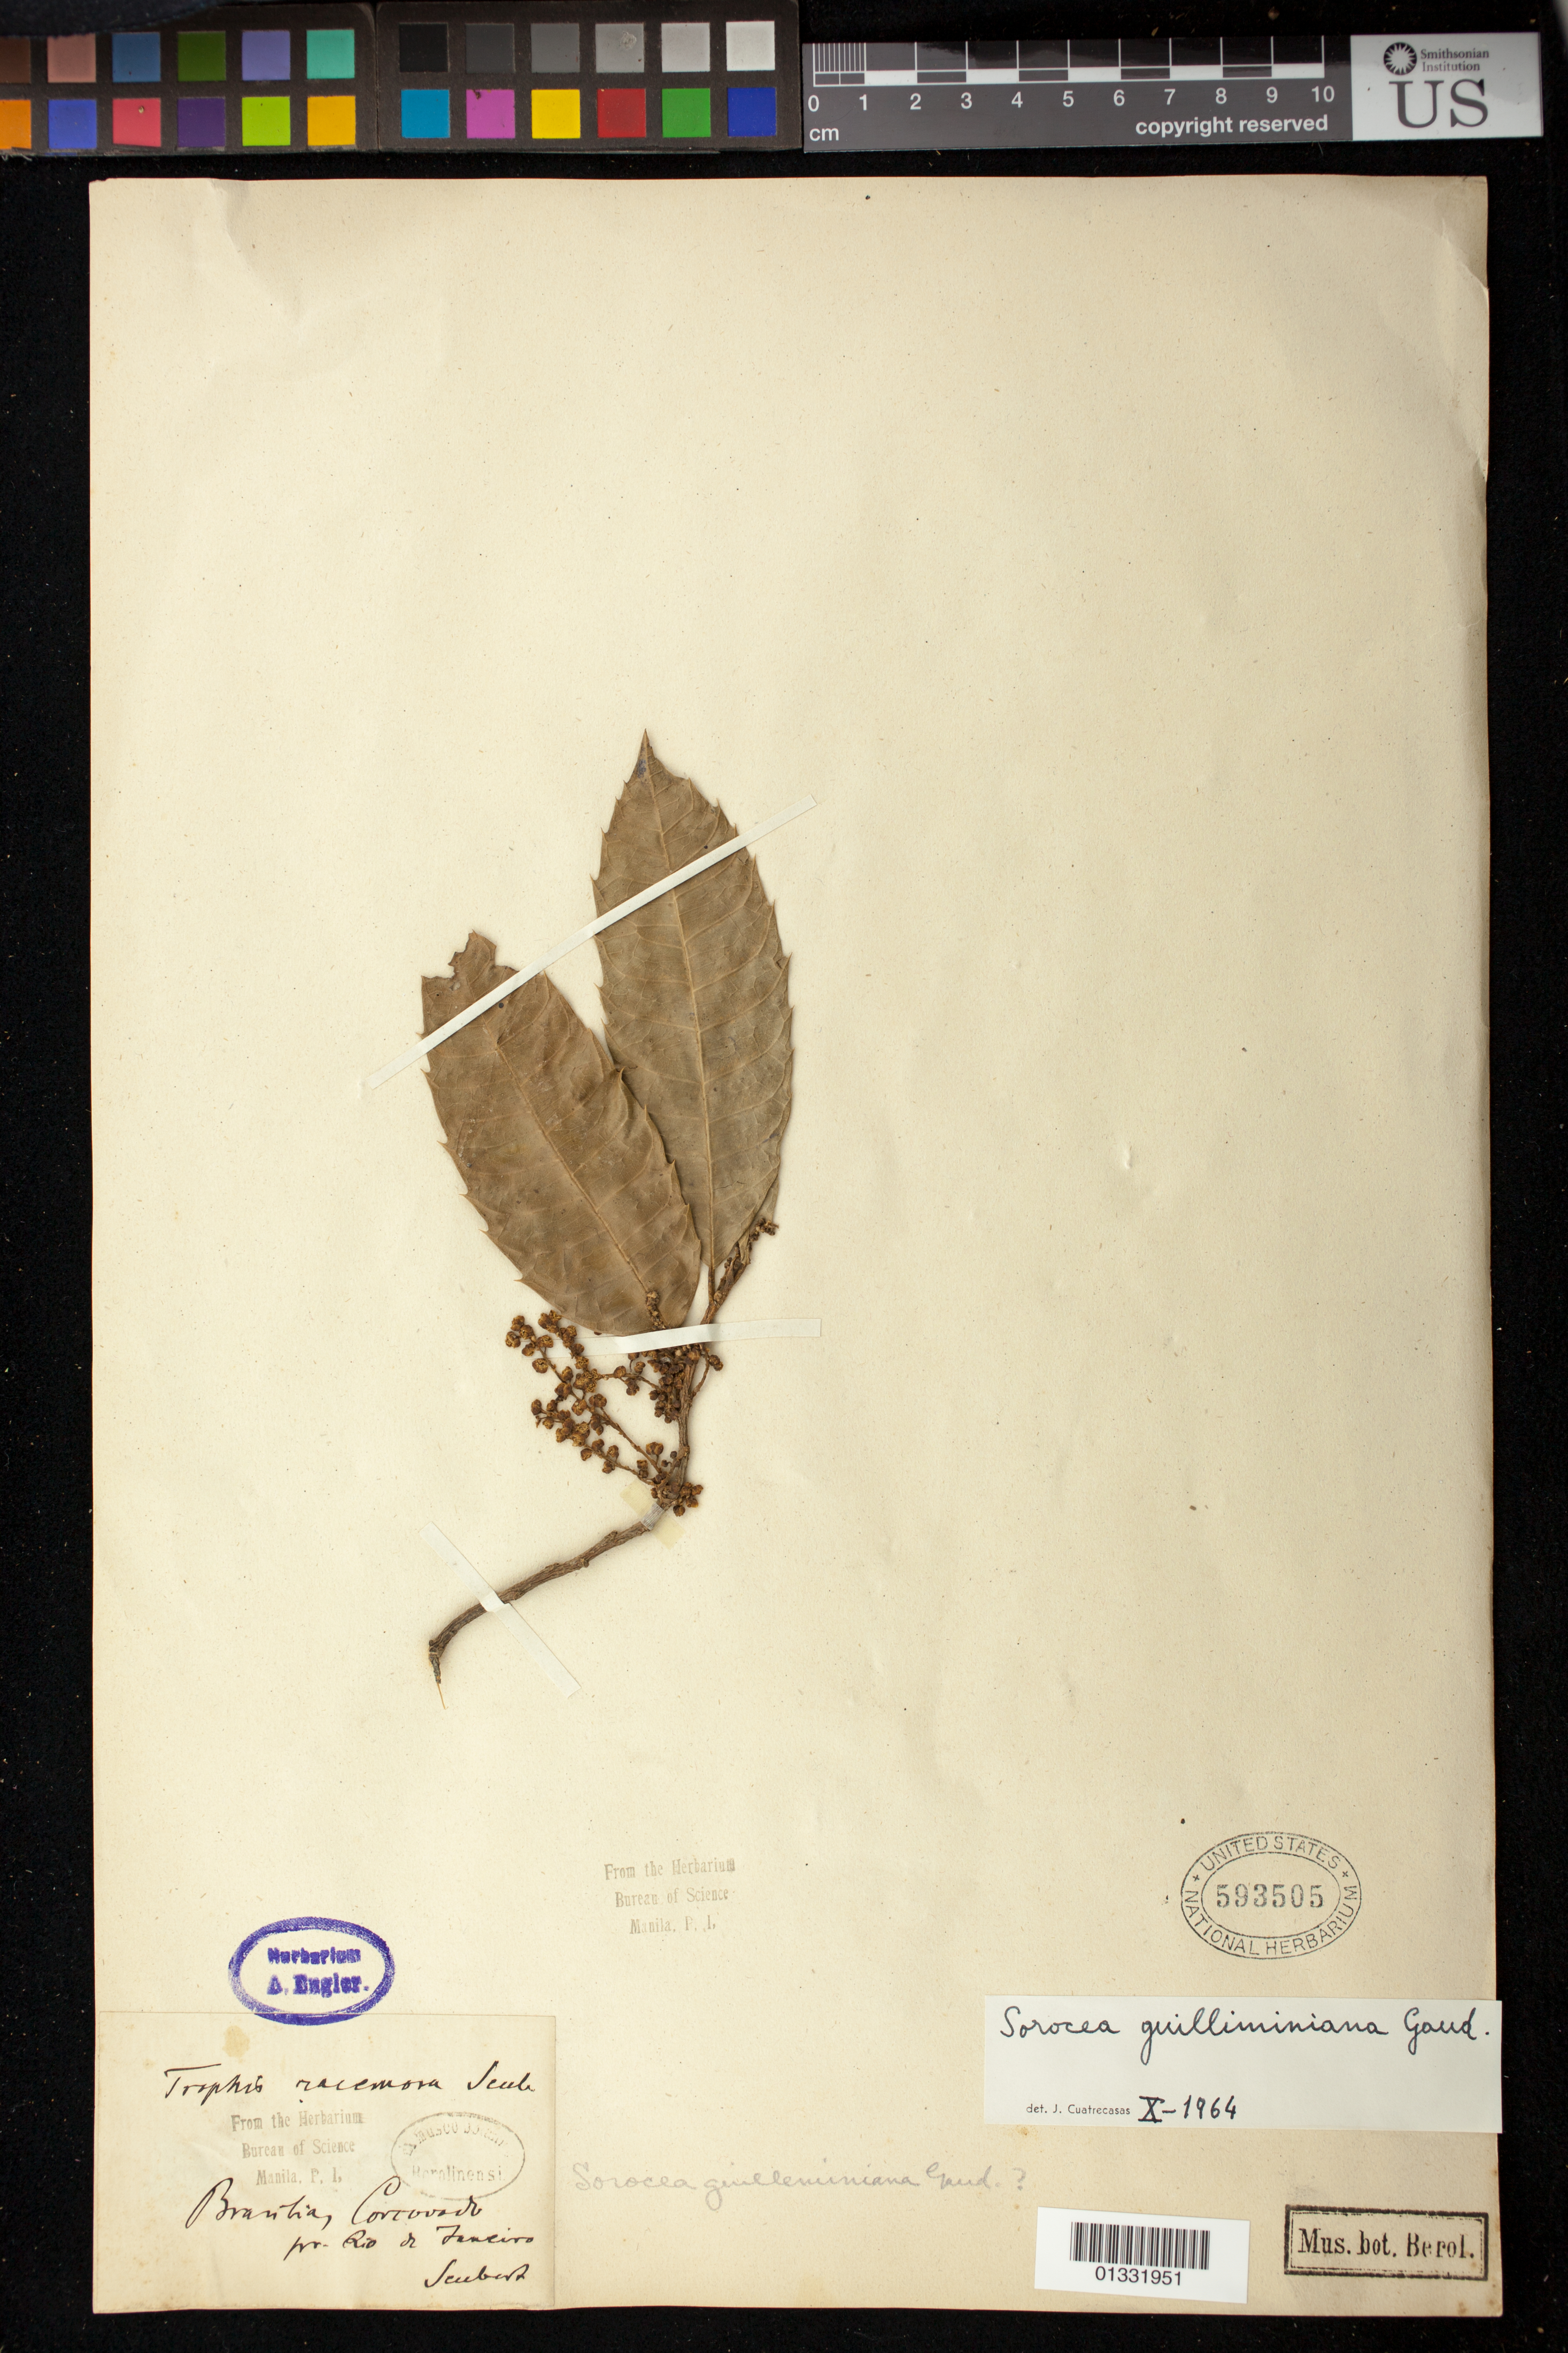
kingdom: Plantae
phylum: Tracheophyta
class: Magnoliopsida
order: Rosales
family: Moraceae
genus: Sorocea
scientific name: Sorocea guilleminiana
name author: Gaudich.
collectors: Seubert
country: Brazil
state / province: Rio de Janeiro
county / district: Rio de Janeiro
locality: Corcovado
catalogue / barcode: US 593505